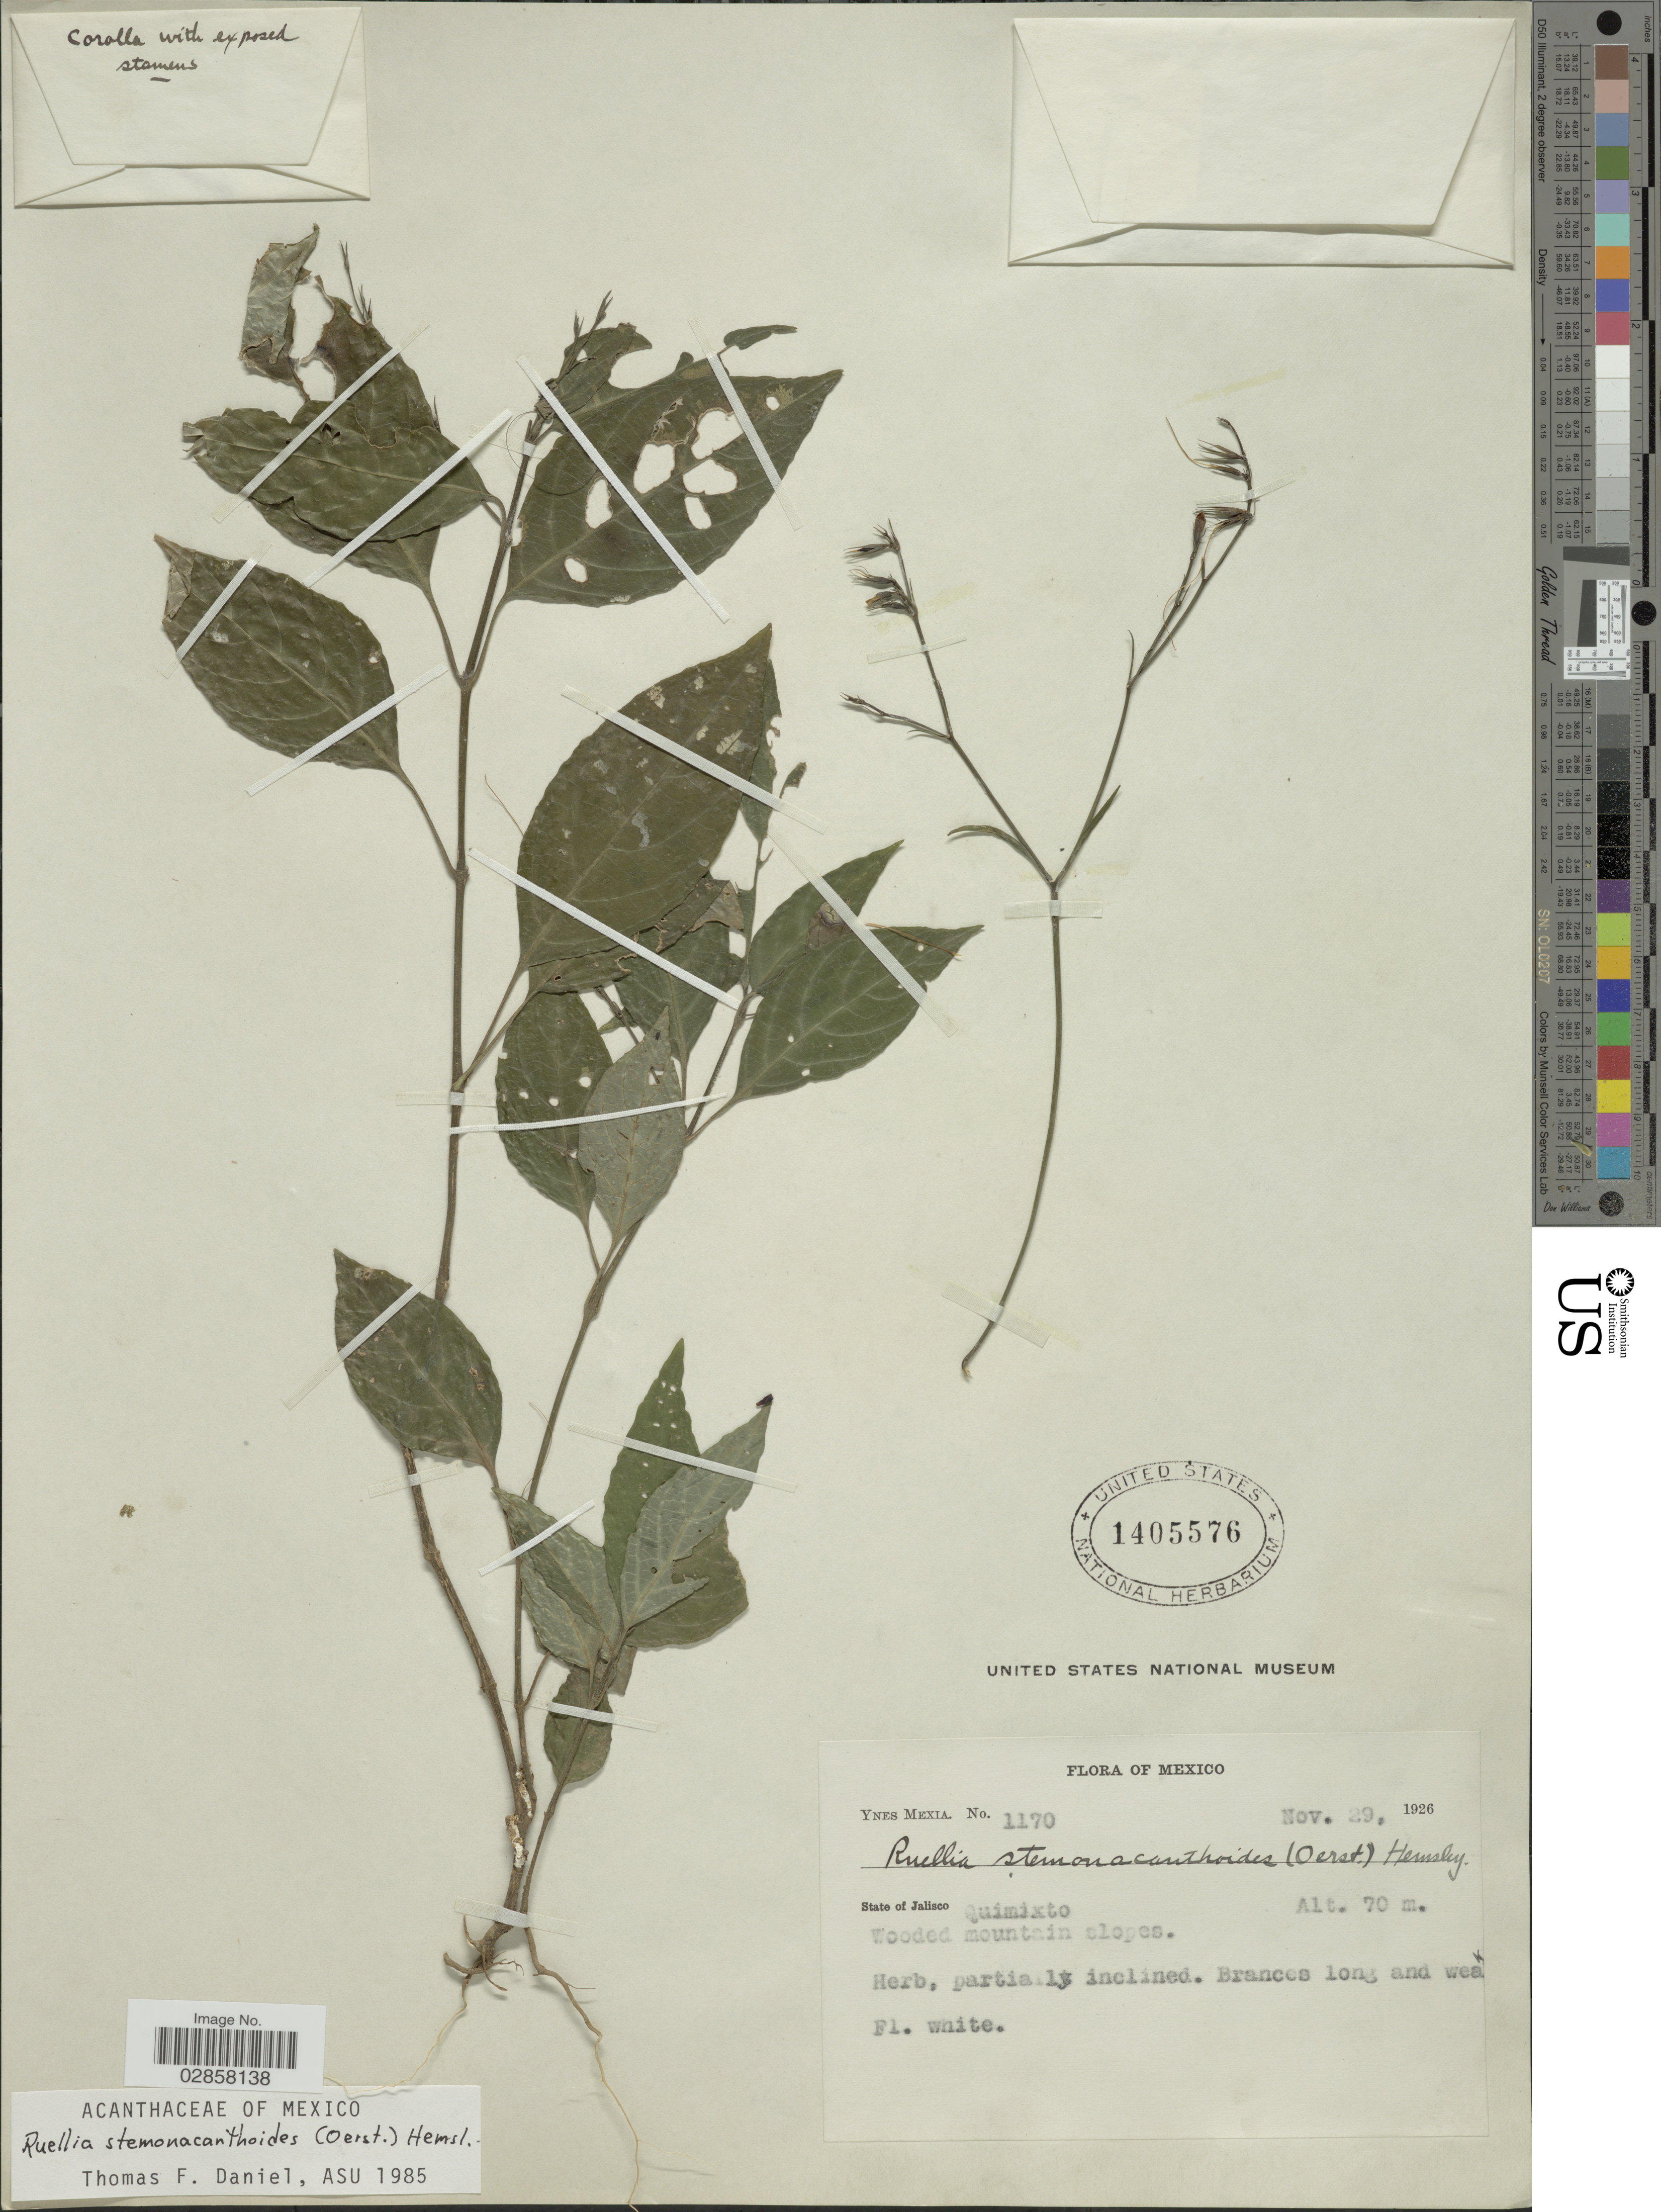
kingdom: Plantae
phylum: Tracheophyta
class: Magnoliopsida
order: Lamiales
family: Acanthaceae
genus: Ruellia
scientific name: Ruellia stemonacanthoides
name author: (Oerst.) Hemsl.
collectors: Y. Mexia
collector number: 1170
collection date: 1926-11-29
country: Mexico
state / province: Jalisco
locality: Quimixto.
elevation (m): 70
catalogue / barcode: US 1405576